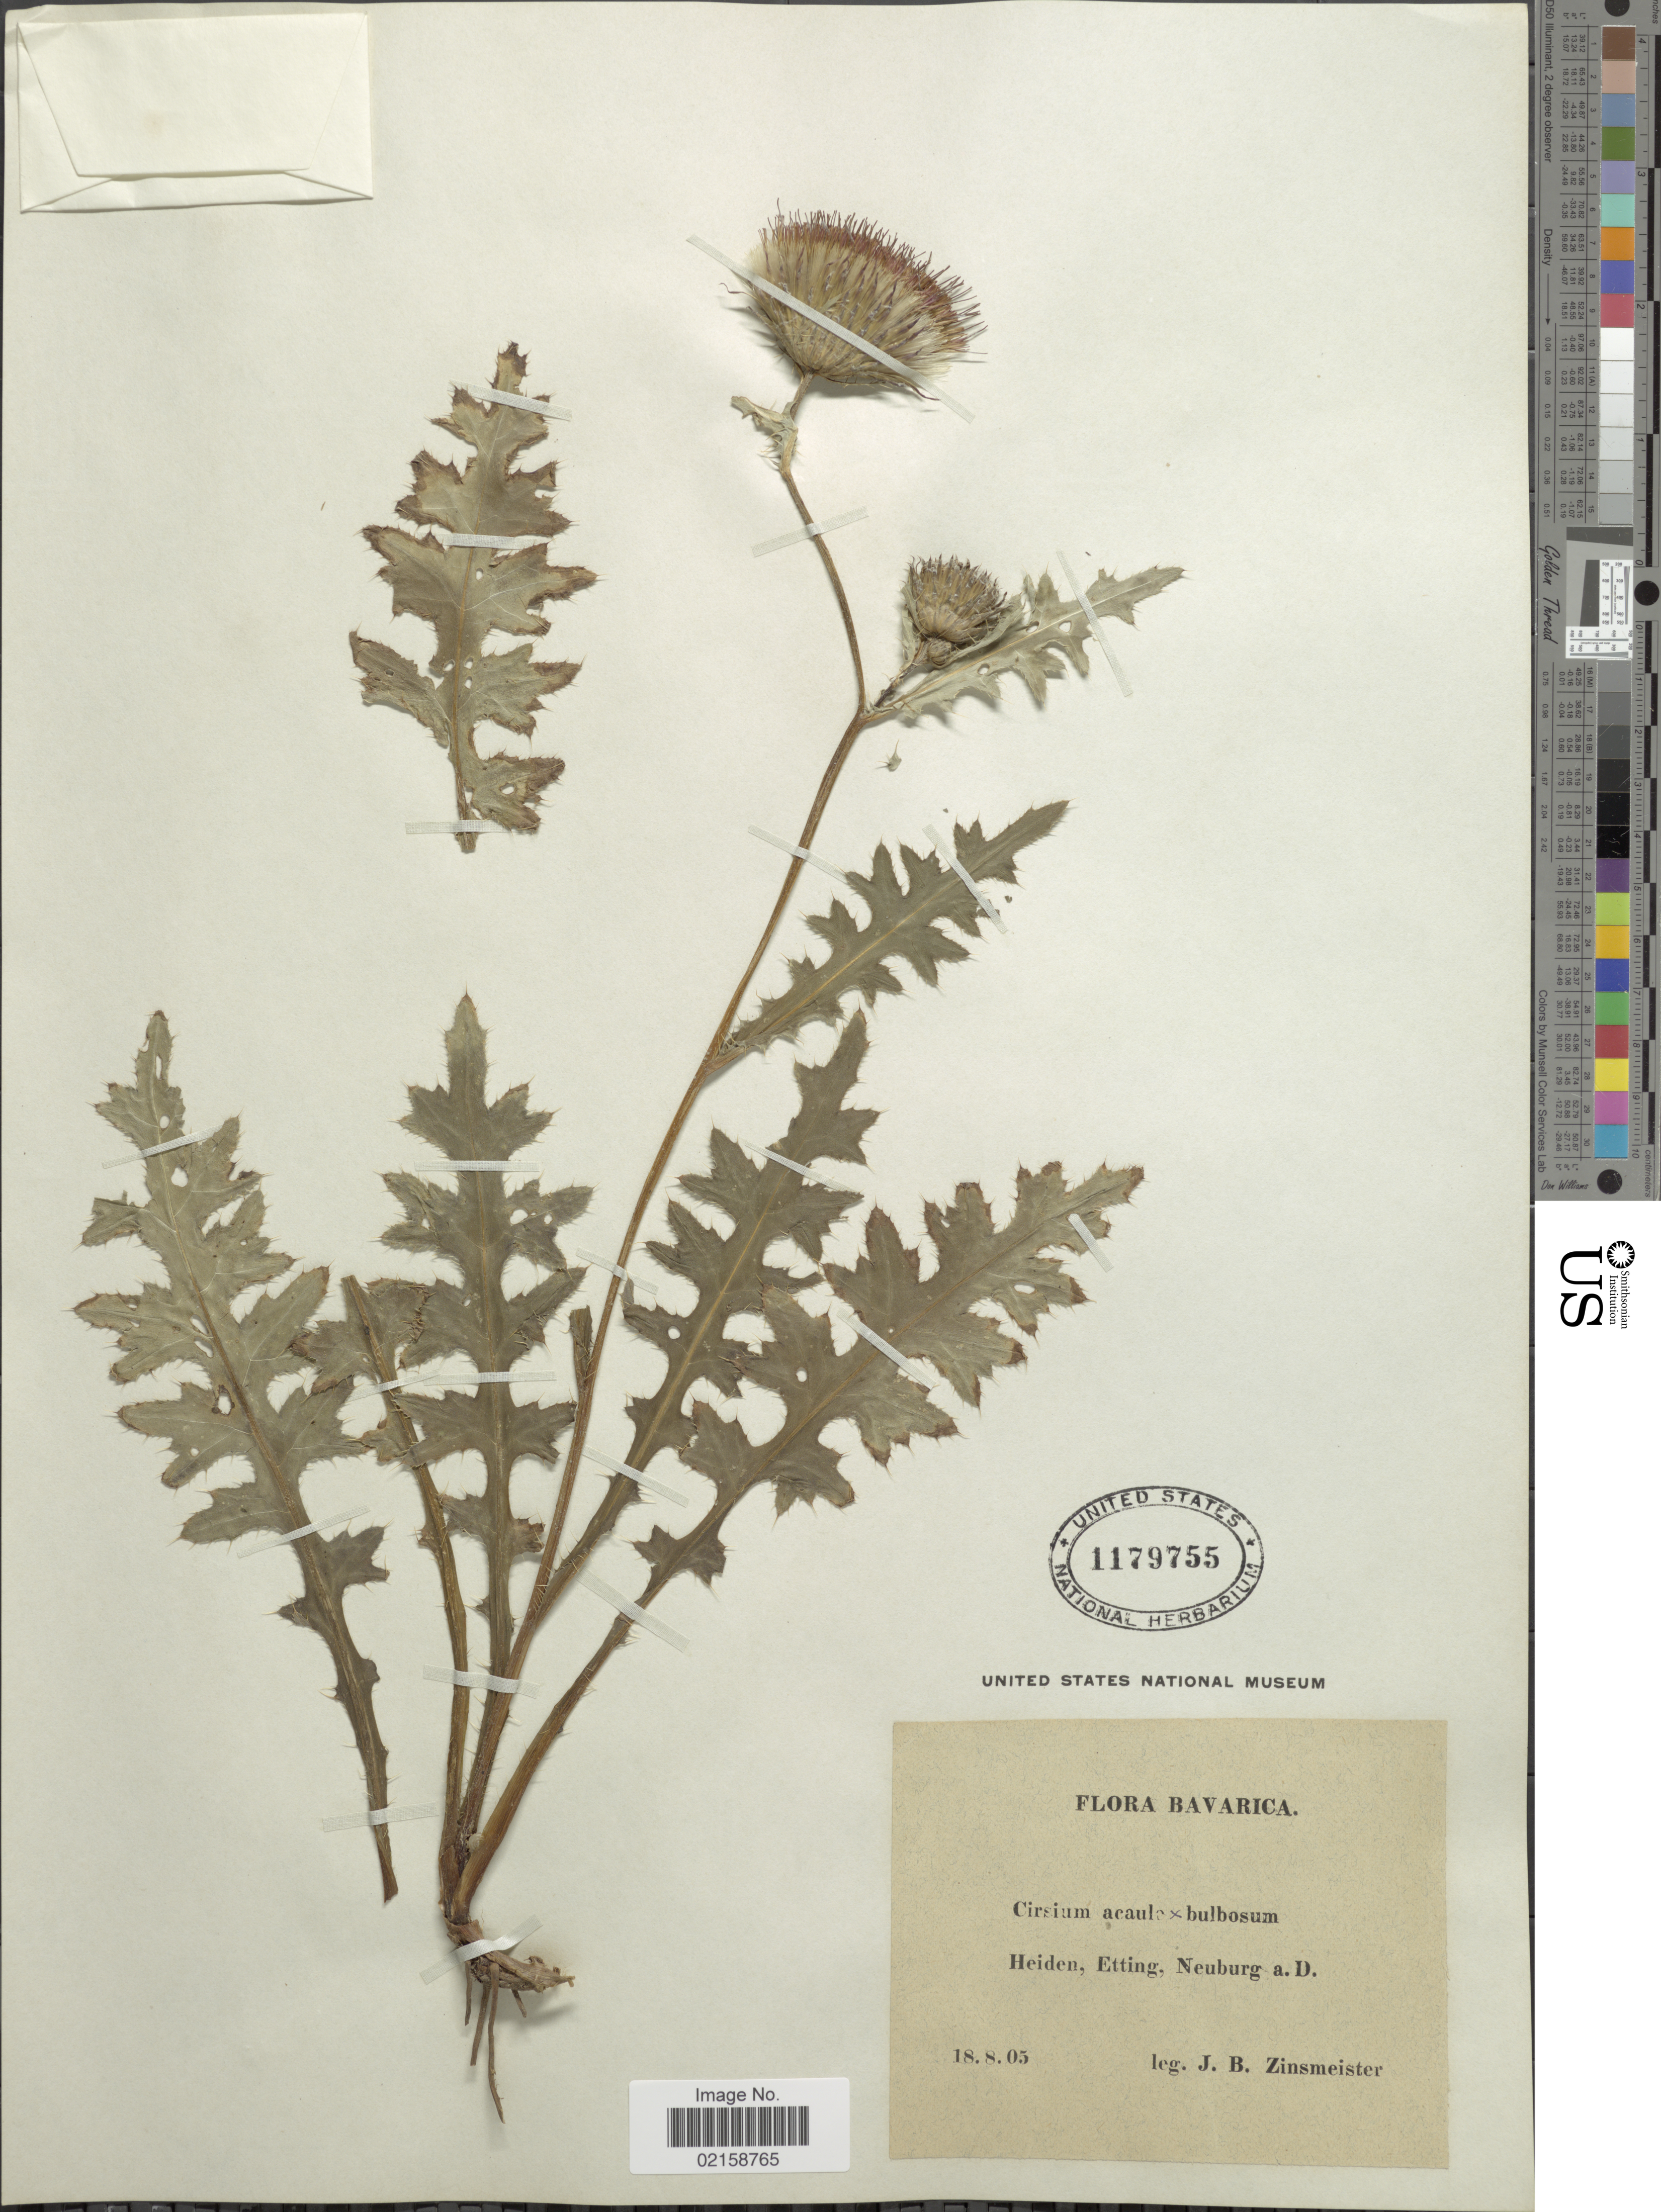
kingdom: Plantae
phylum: Tracheophyta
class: Magnoliopsida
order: Asterales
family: Asteraceae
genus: Cirsium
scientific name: Cirsium acaule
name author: (L.) Scop.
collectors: J. Zinsmeister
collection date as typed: Transcribed d/m/y: 18/8/5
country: Germany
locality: Bavarica, Heiden, Etting, Neuburg a. D.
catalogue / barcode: US 1179755